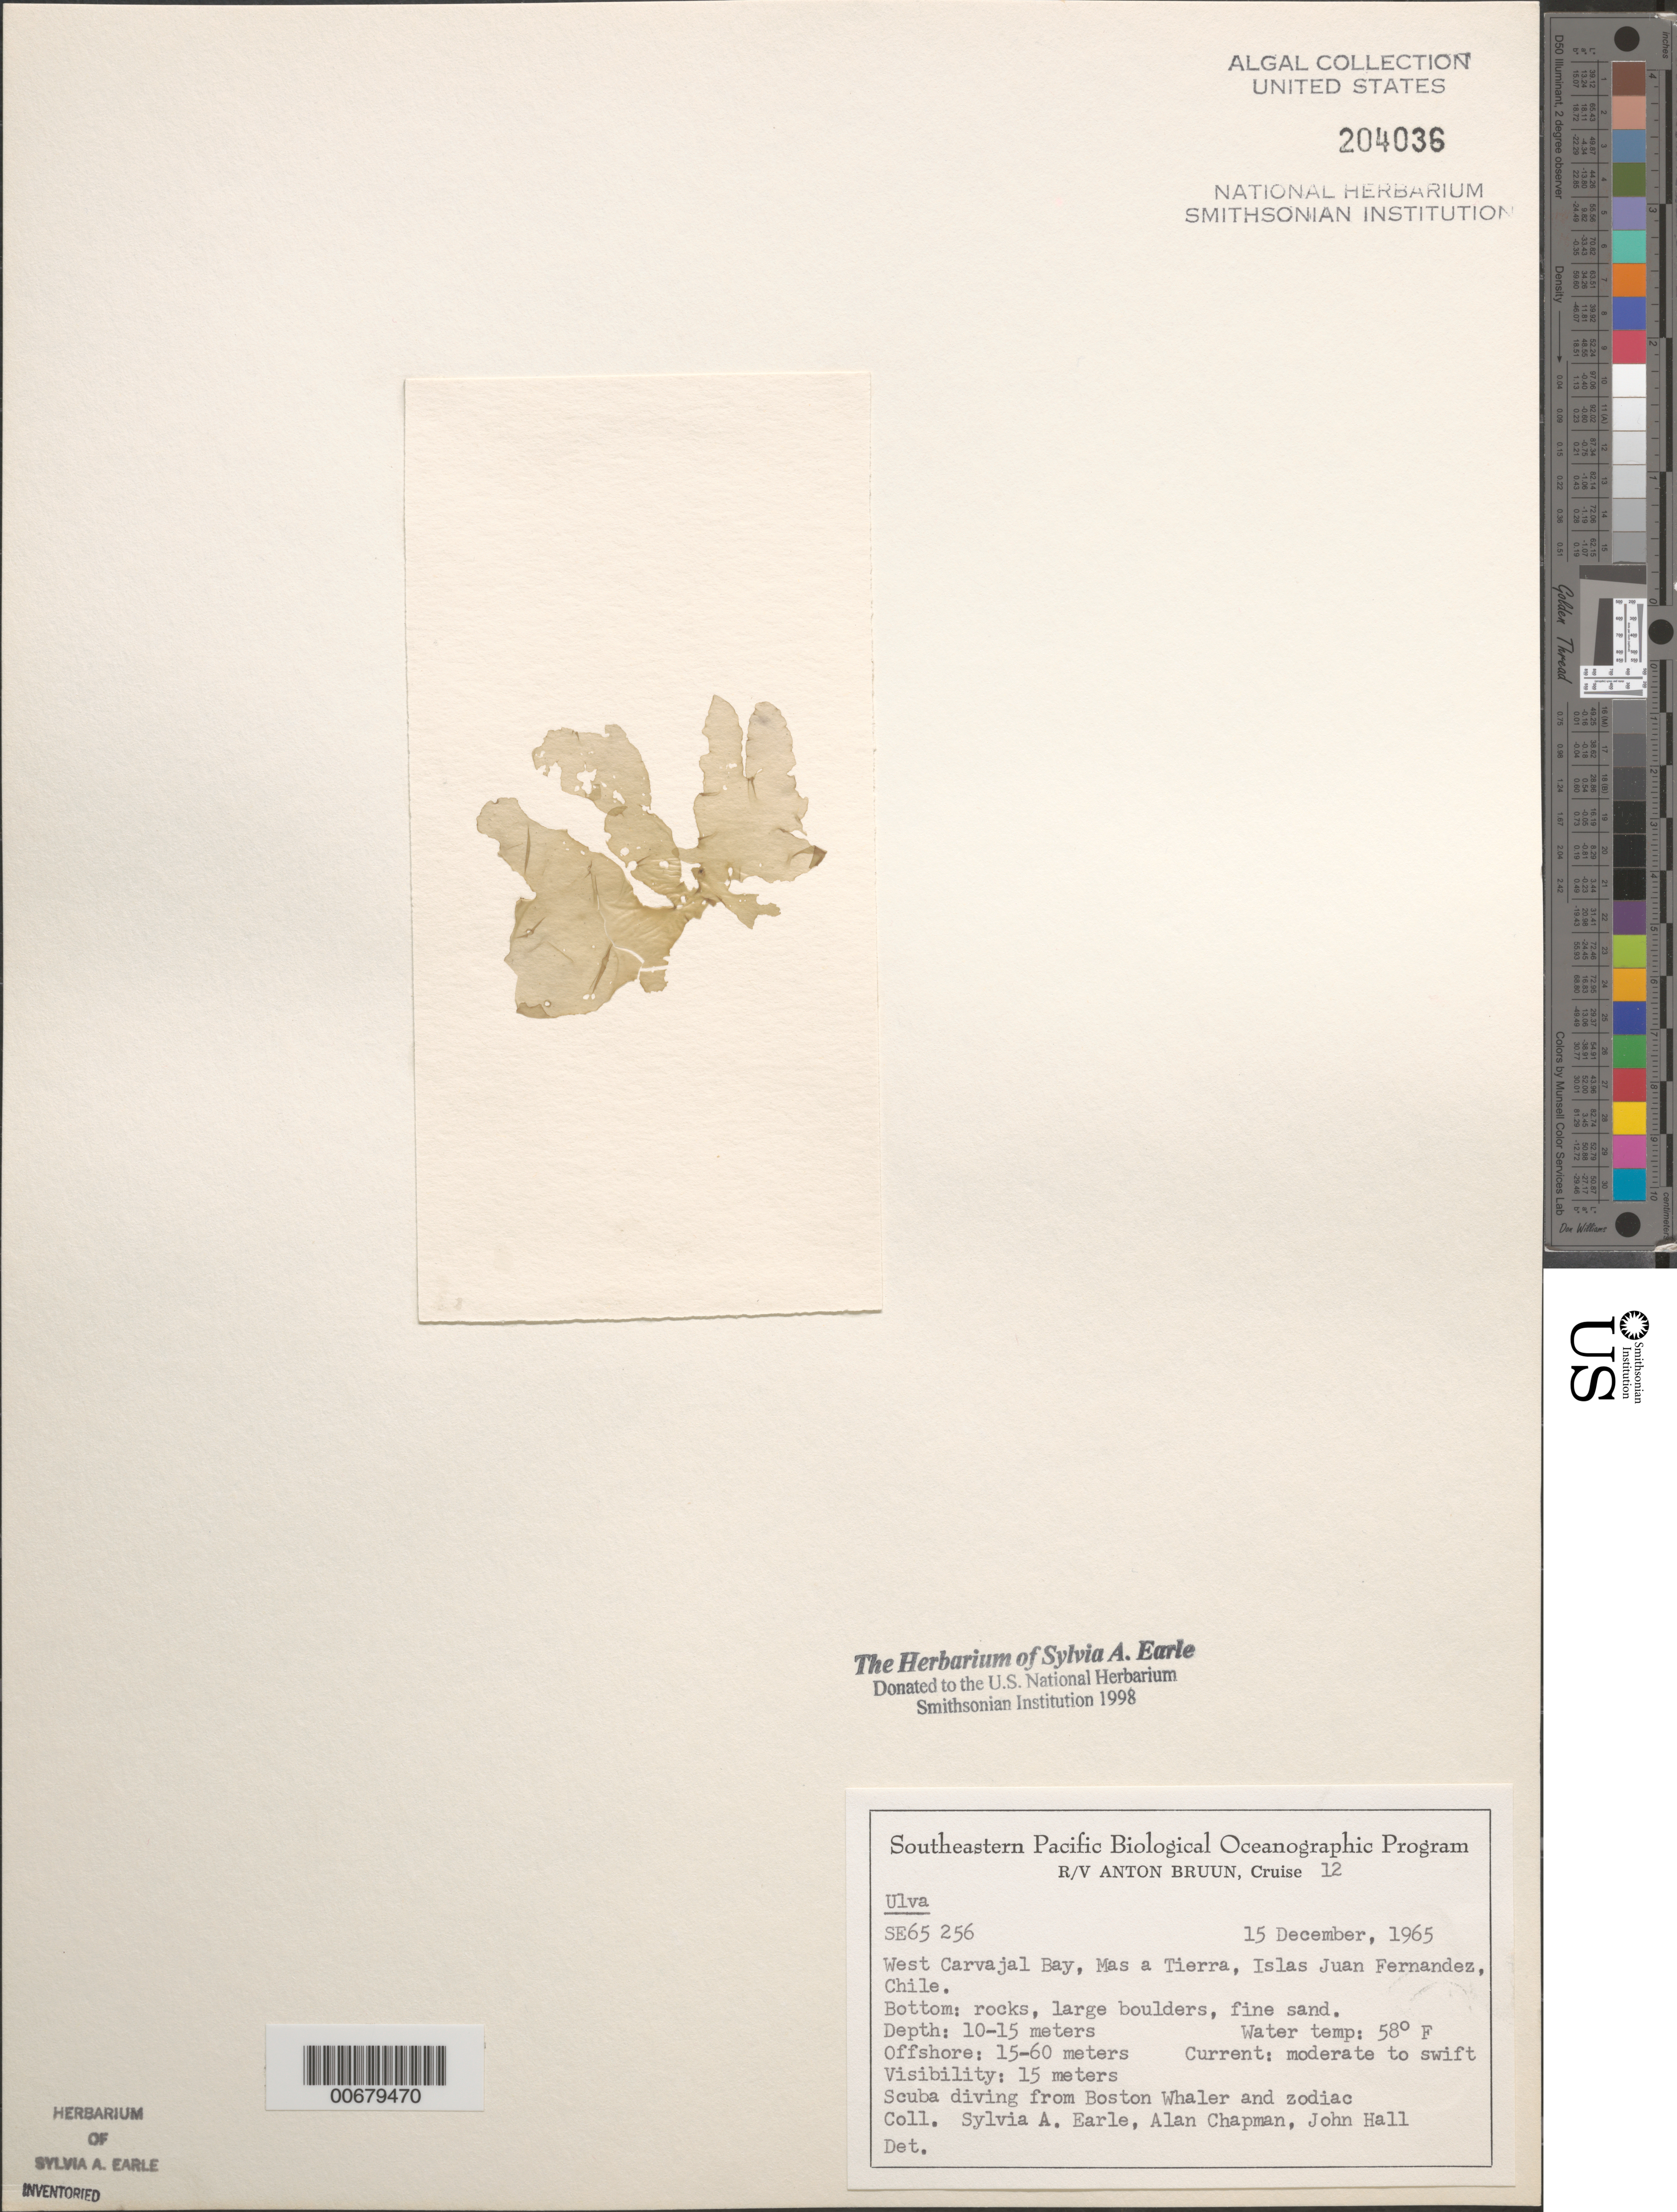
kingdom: Plantae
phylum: Chlorophyta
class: Ulvophyceae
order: Ulvales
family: Ulvaceae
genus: Ulva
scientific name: Ulva sp.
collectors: S. A. Earle, A. Chapman & J. Hall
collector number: SE 65256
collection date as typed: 15 Dec 1965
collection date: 1965-12-15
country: Chile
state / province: Valparaíso (V)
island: Isla Más a Tierra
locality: West Carvajal Bay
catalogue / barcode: US 204036